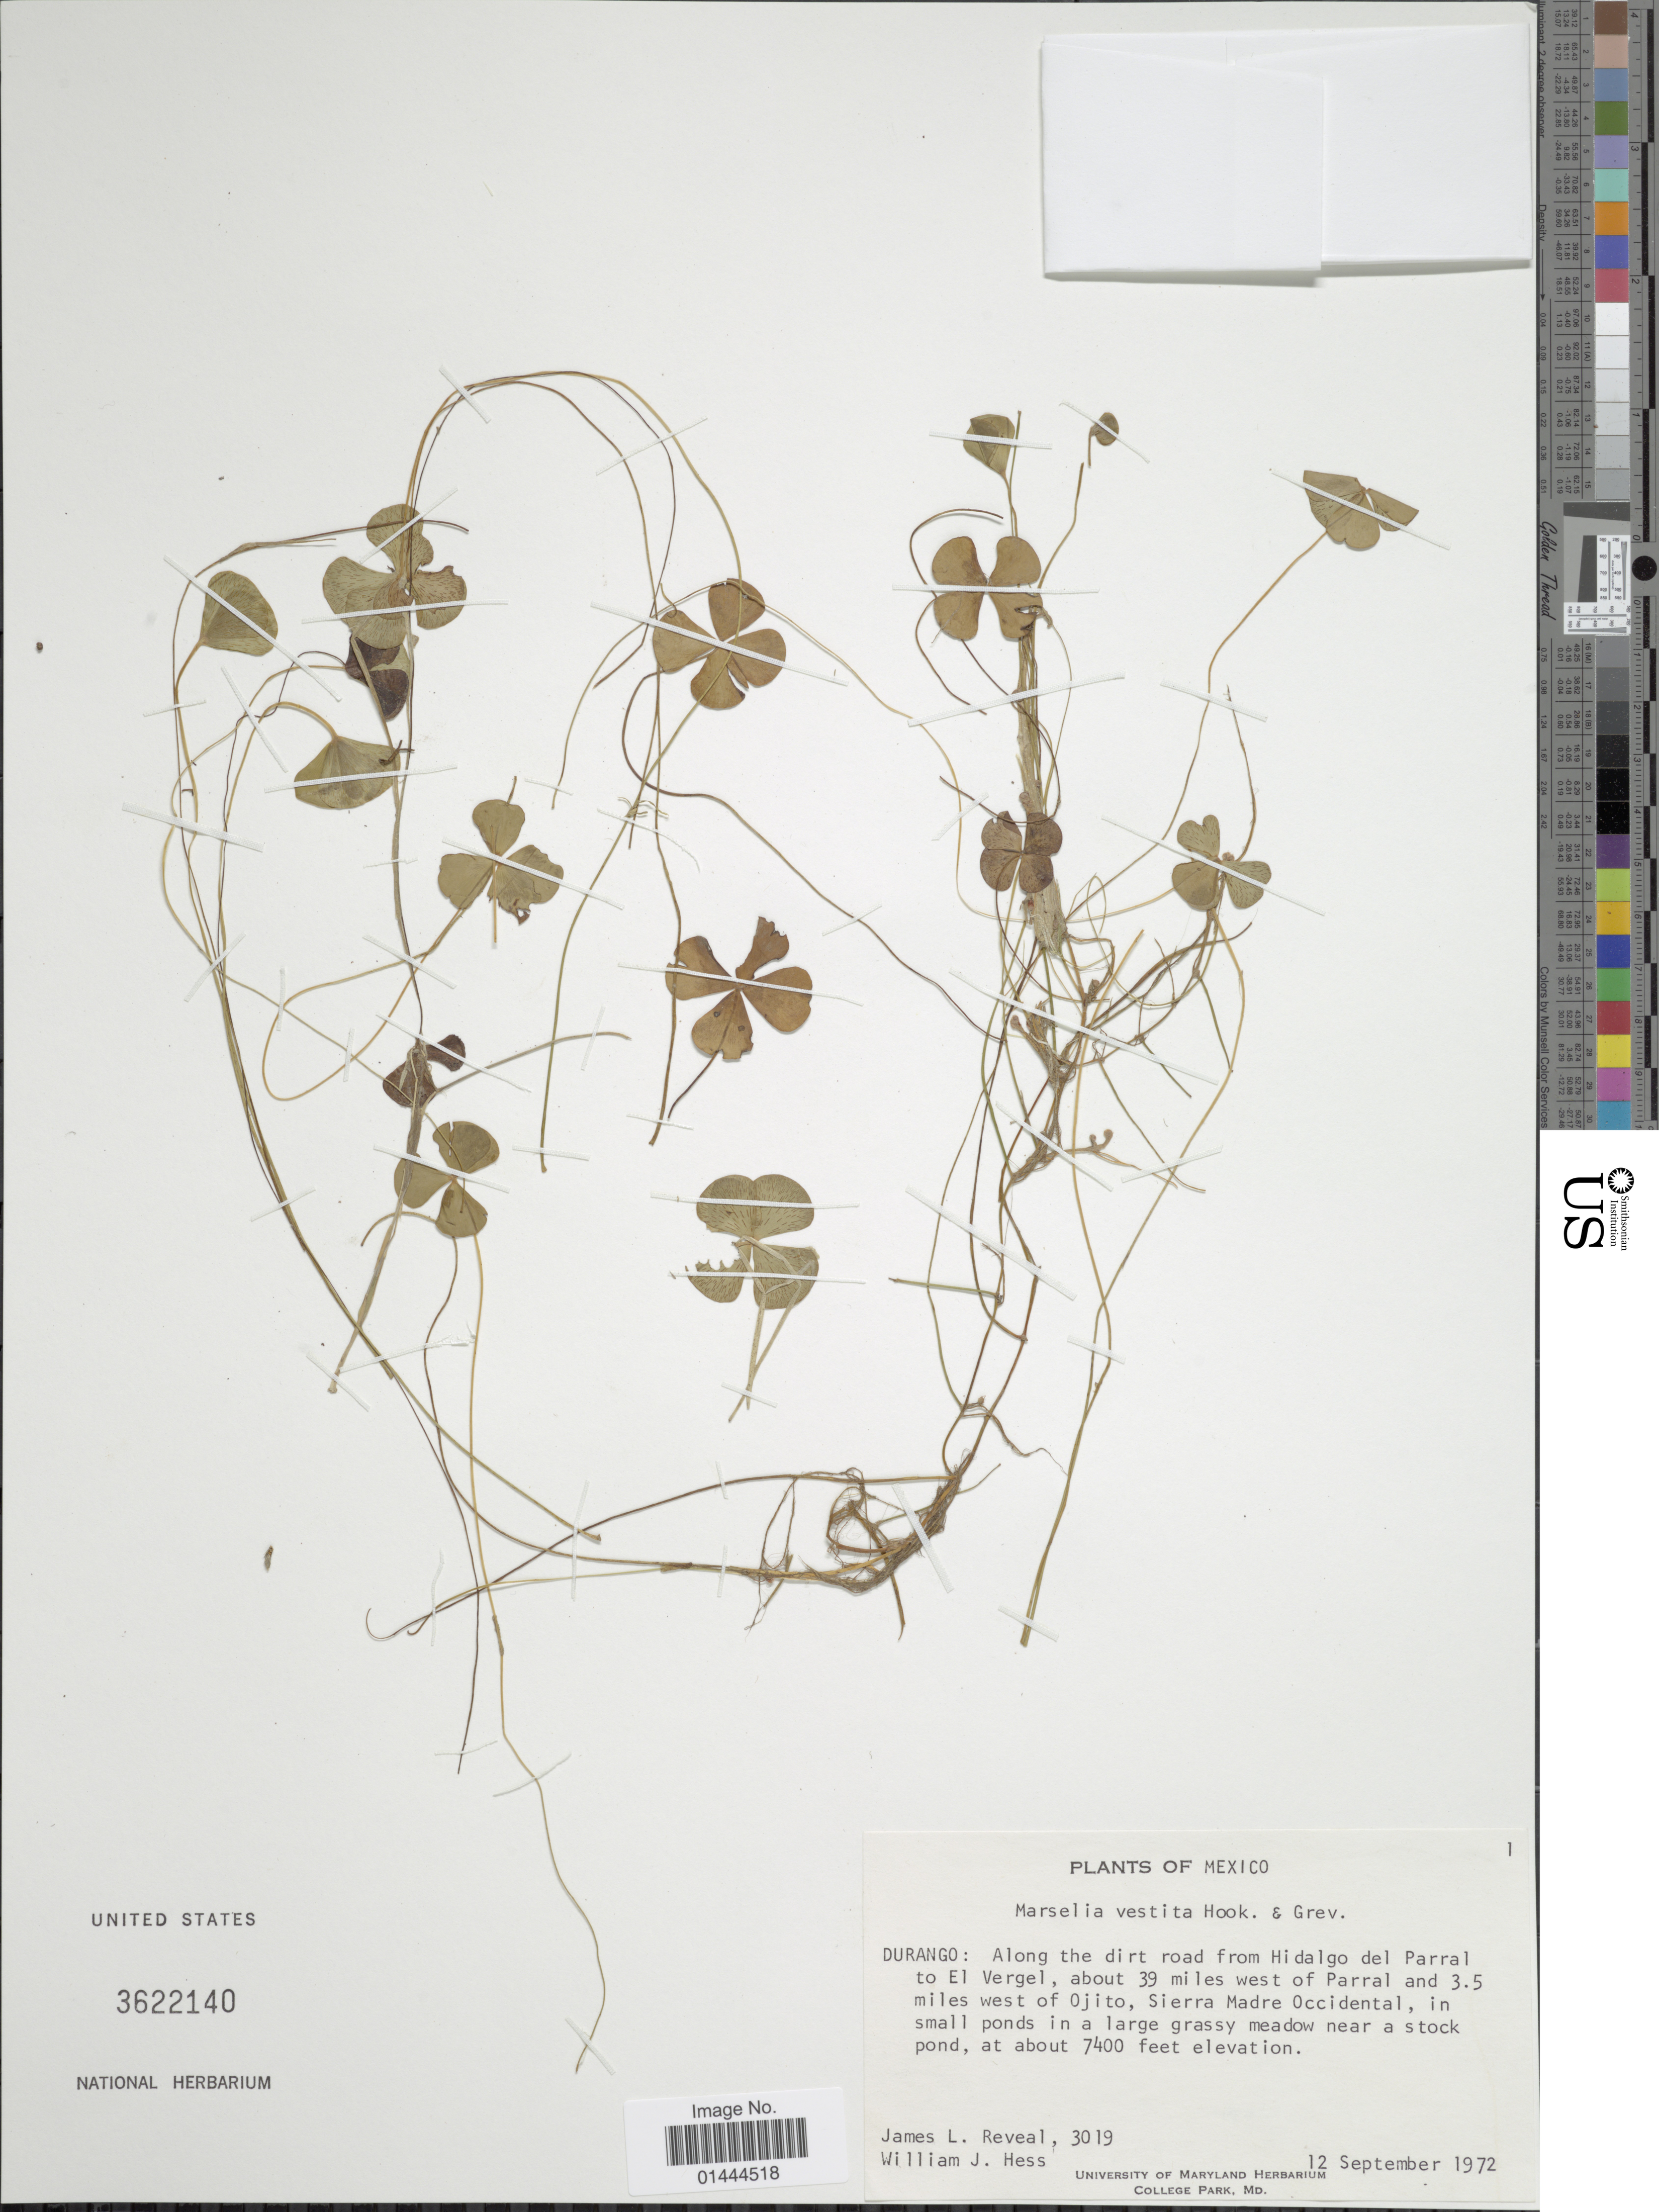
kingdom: Plantae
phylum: Tracheophyta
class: Polypodiopsida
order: Salviniales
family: Marsileaceae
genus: Marsilea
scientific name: Marsilea vestita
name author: Hook. & Grev.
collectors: J. L. Reveal & W. Hess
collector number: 3019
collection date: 1972-09-12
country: Mexico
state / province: Durango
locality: Along the dirt road from Hidalgo del Parral to El Vergel, about 39 miles west of Parral and 3.5 miles west of Ojito, Sierra Madre Occidental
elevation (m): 2256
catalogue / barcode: US 3622140